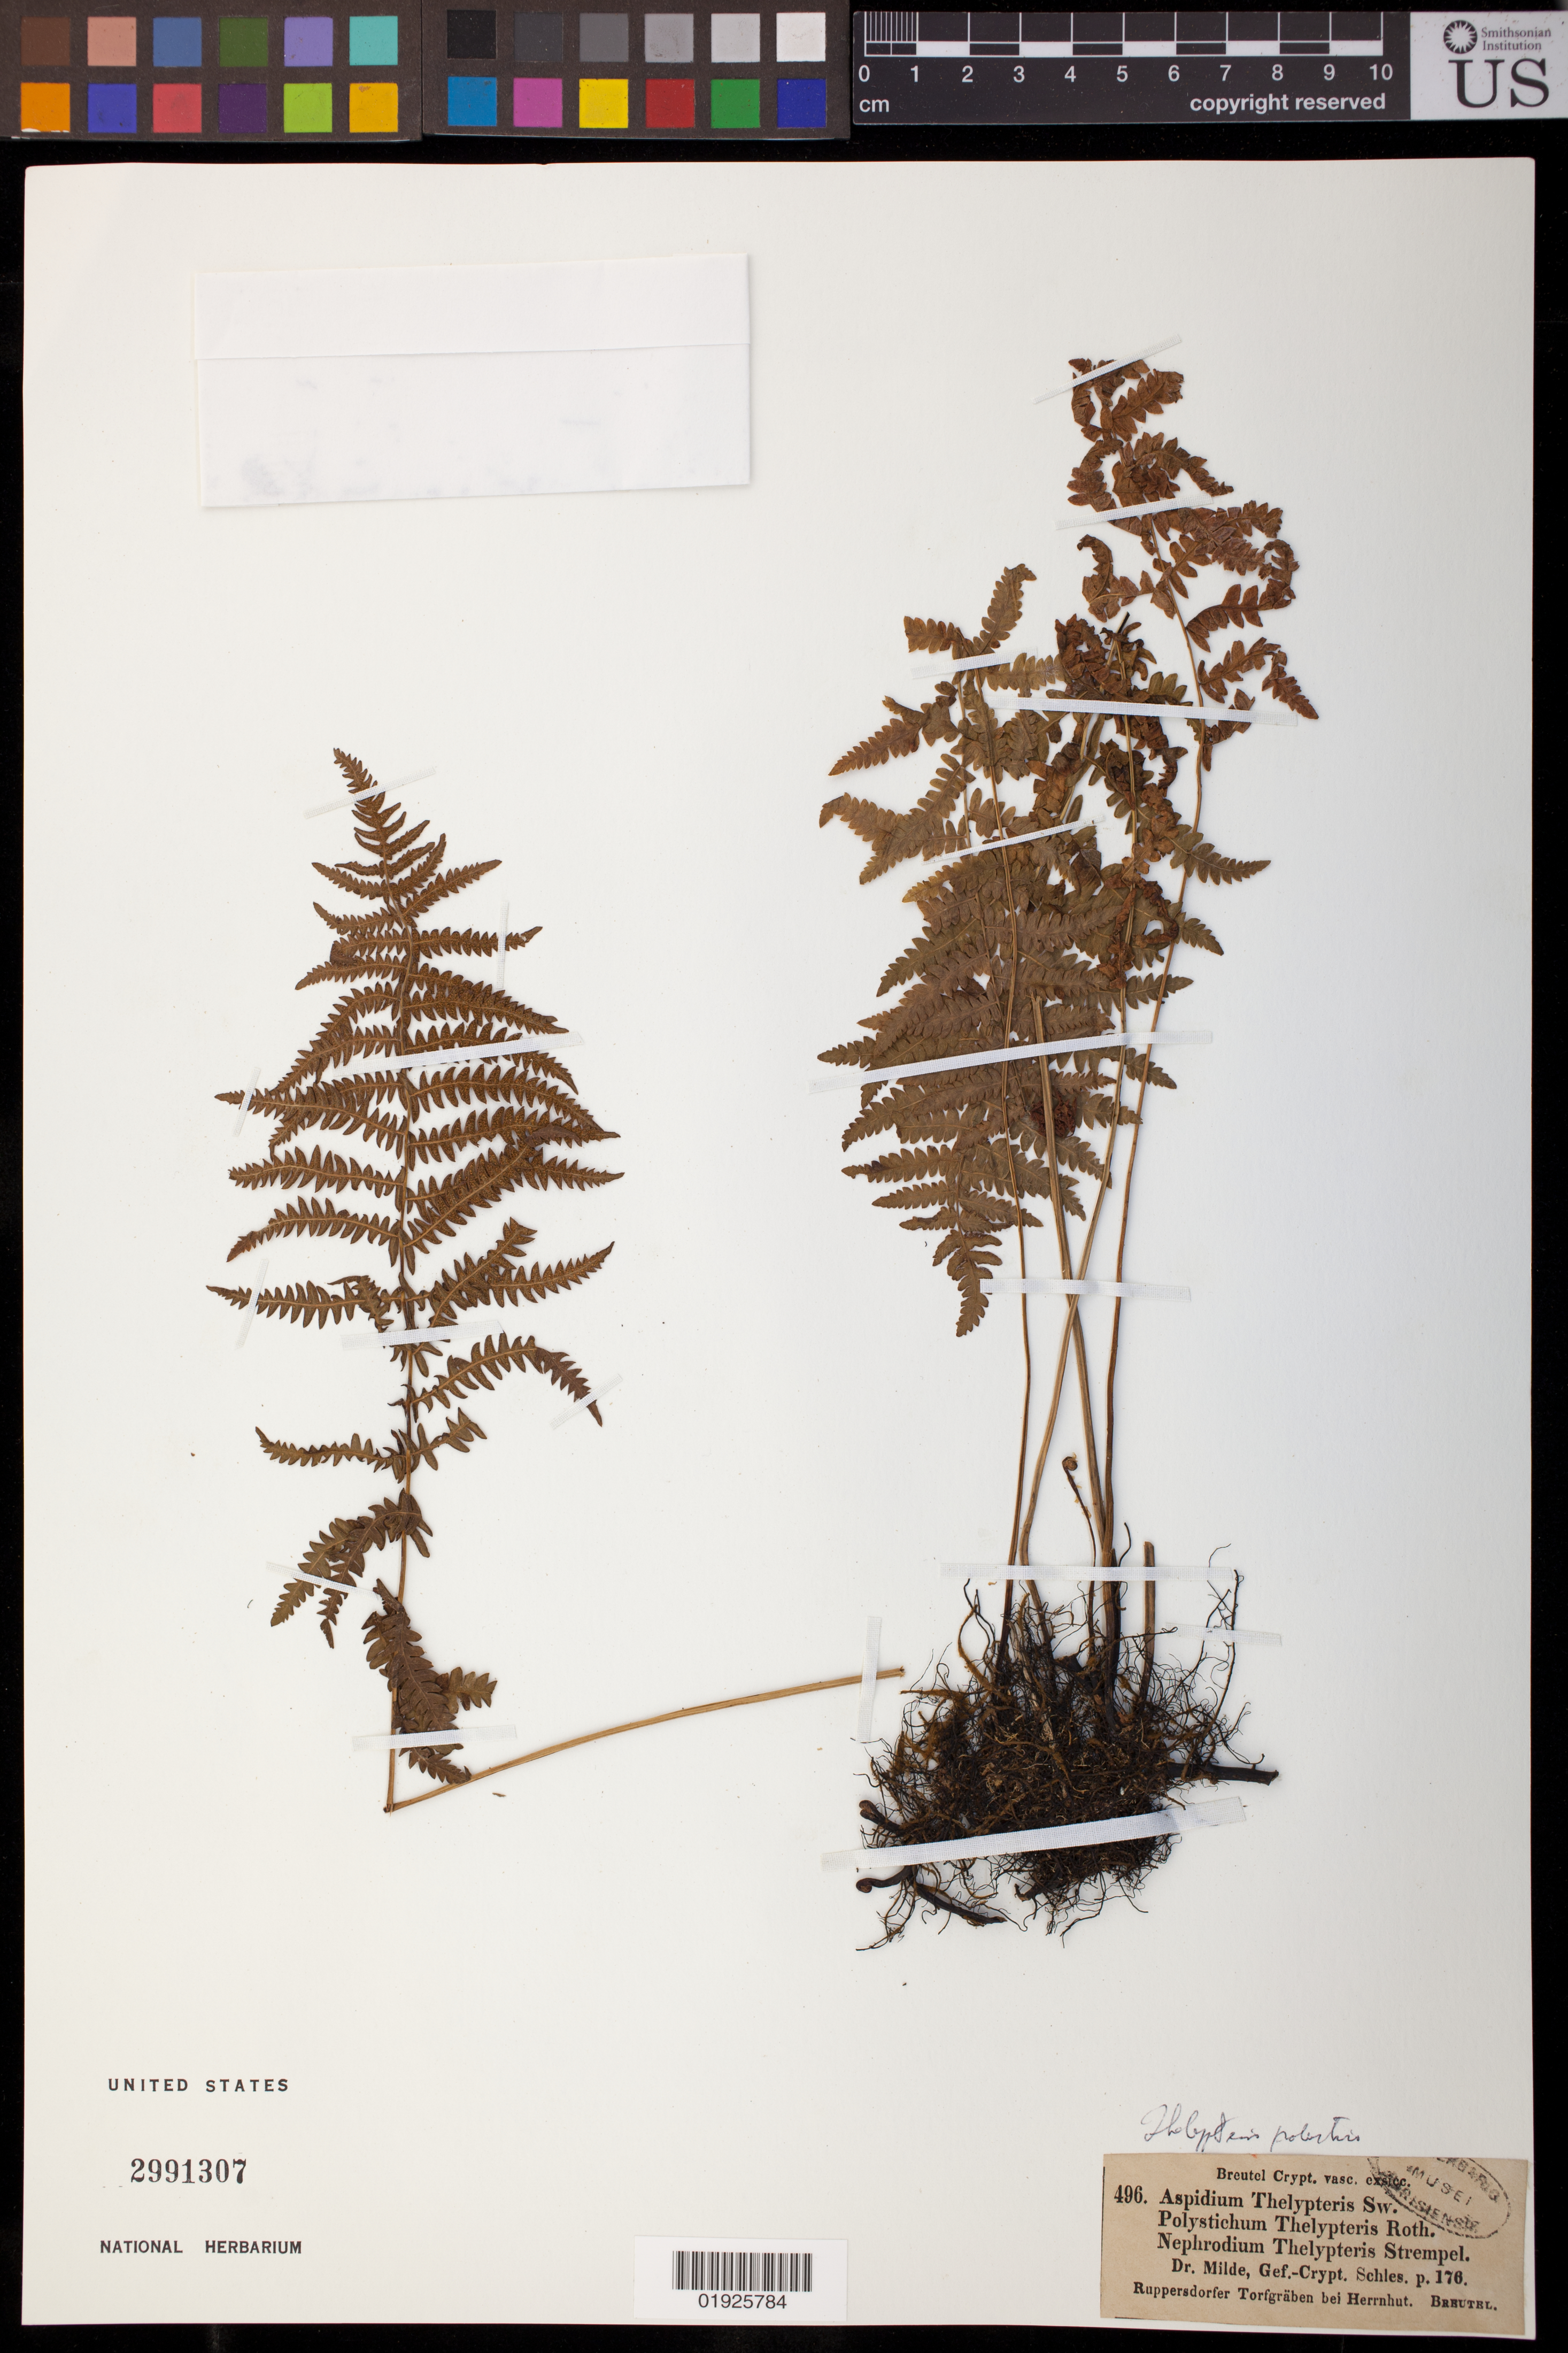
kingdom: Plantae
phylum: Tracheophyta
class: Polypodiopsida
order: Polypodiales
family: Thelypteridaceae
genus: Thelypteris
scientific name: Thelypteris palustris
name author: (Salisb.) Schott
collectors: -. Breutel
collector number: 496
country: Germany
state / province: Sachsen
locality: Herrnhut.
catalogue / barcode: US 2991307